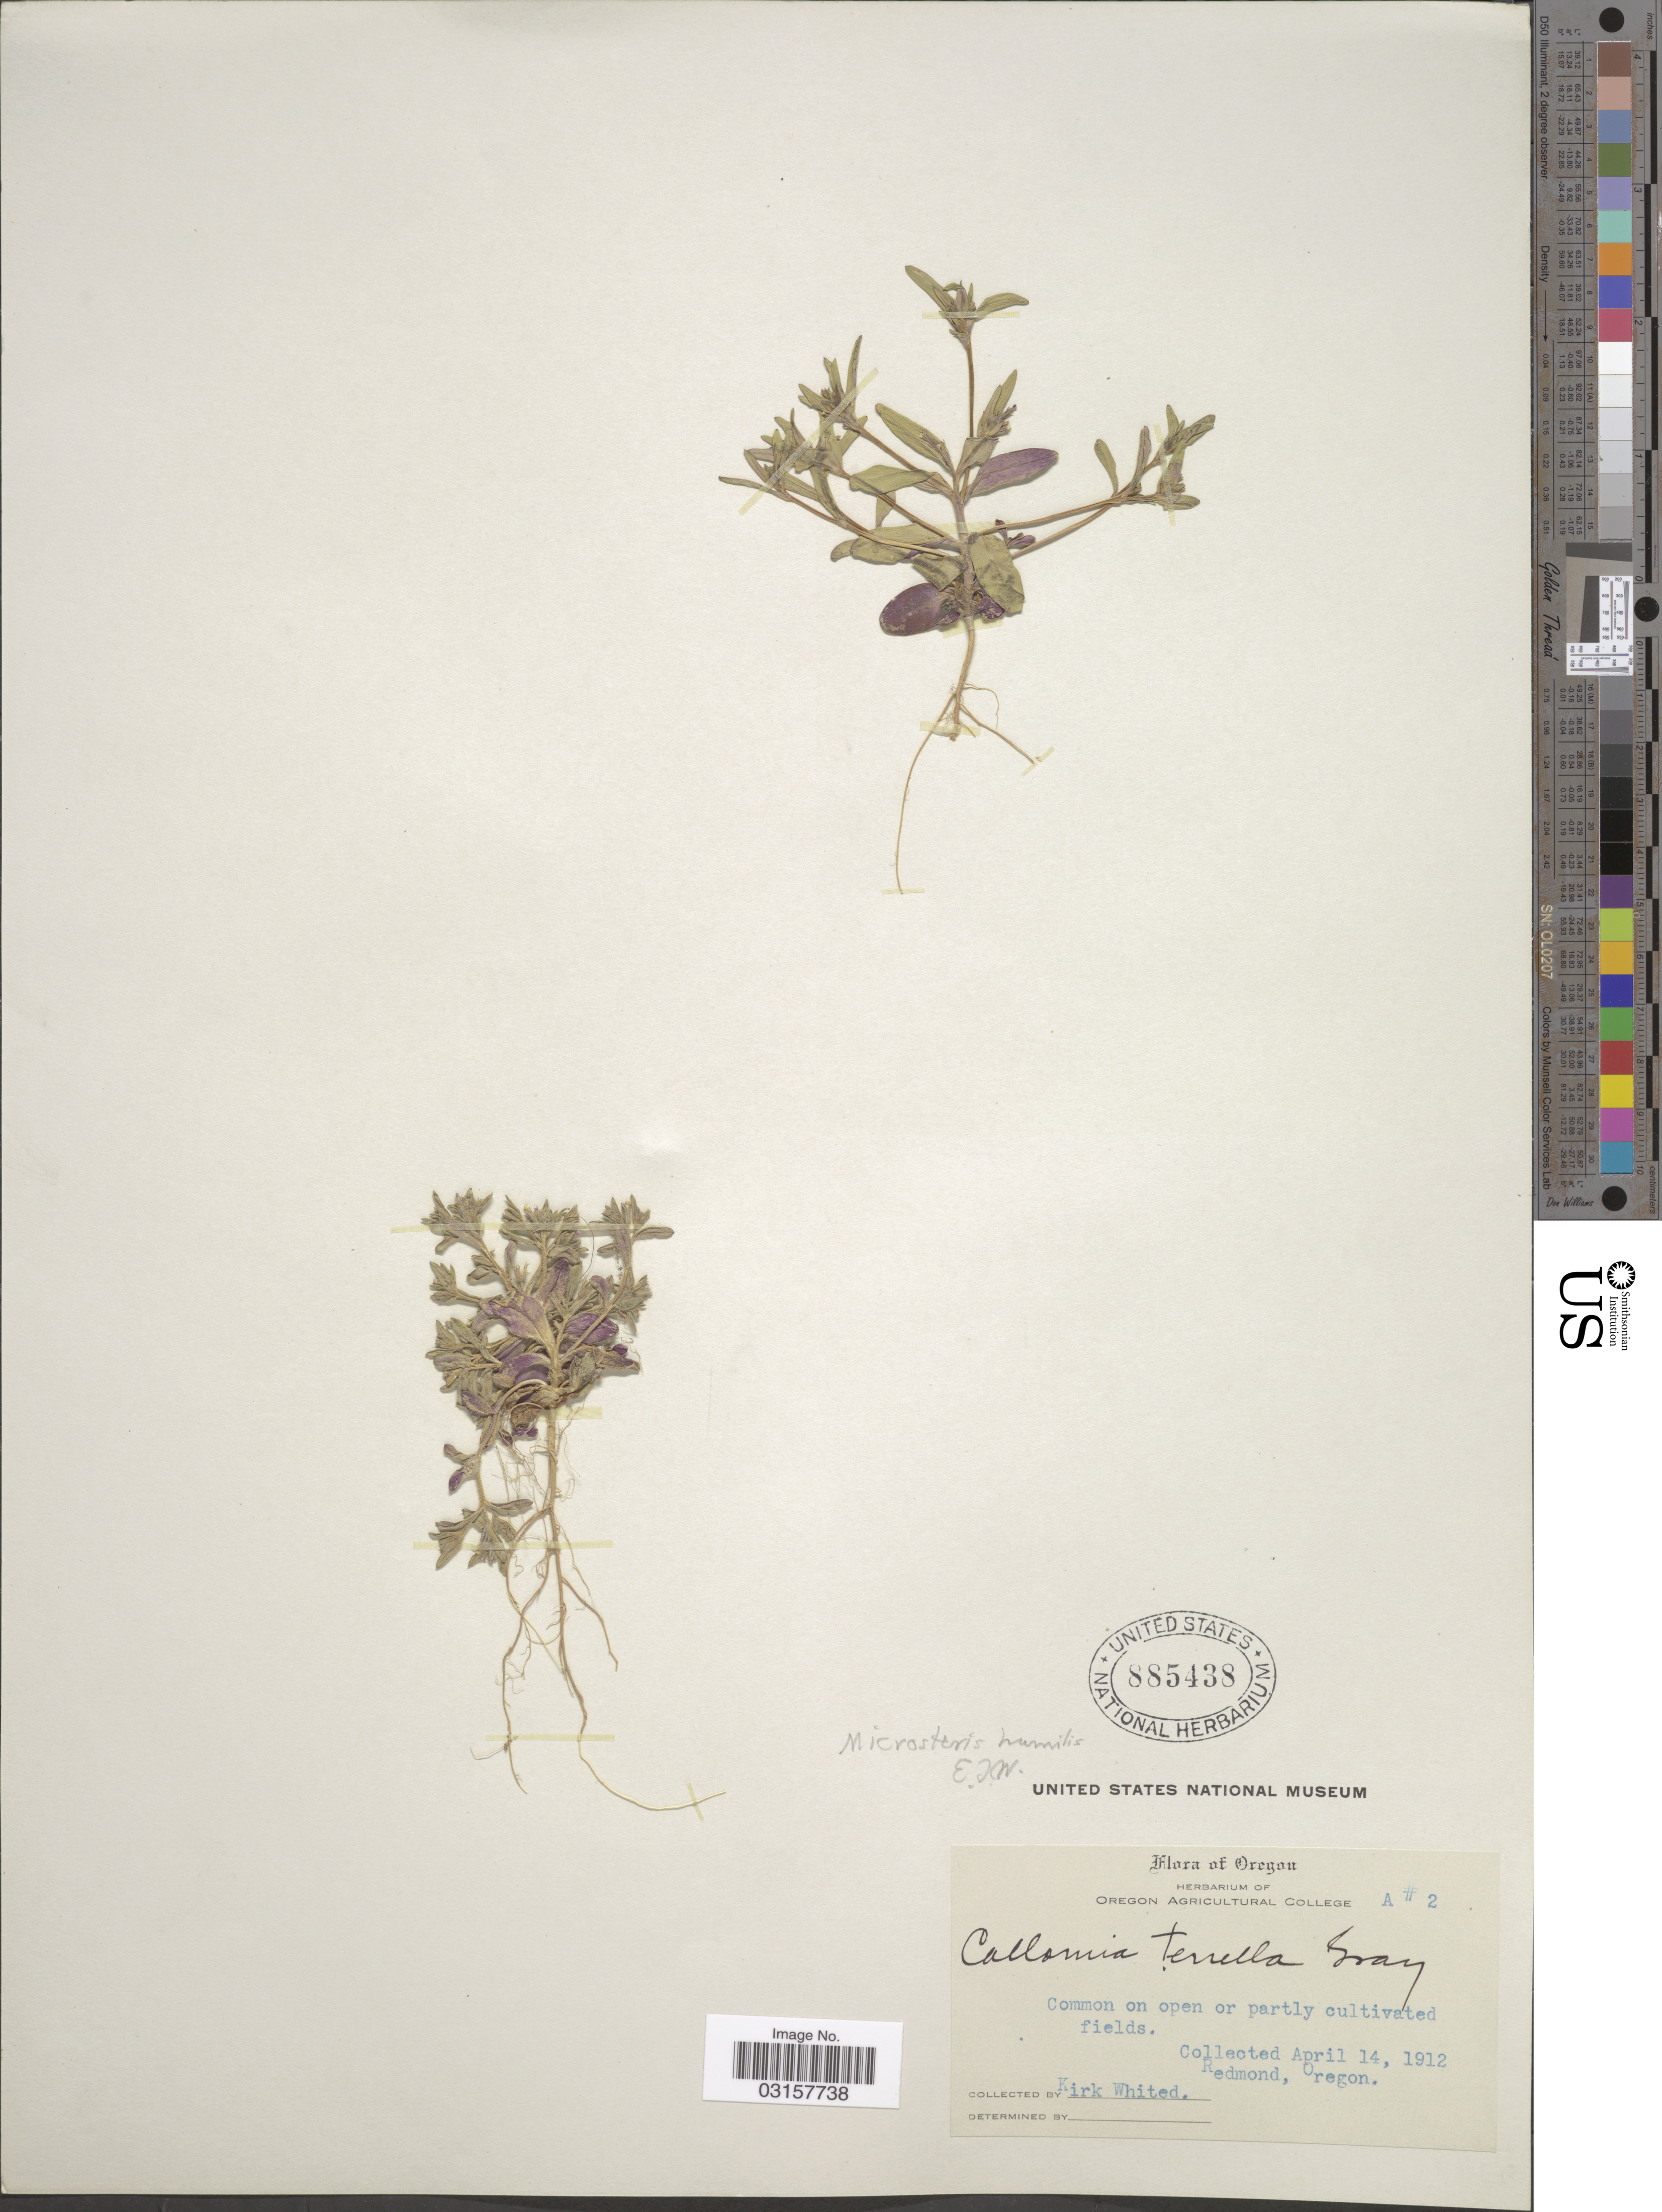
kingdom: Plantae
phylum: Tracheophyta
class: Magnoliopsida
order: Ericales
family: Polemoniaceae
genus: Microsteris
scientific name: Microsteris gracilis var. humilior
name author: (Hook.) Cronquist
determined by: (US) Smithsonian Institution - National Museum of Natural History - Department of Botany (UNITED STATES)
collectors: K. Whited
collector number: A 2?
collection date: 1912-04-14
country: United States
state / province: Oregon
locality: On open or partly cultivated fields. Redmond.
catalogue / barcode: US 885438